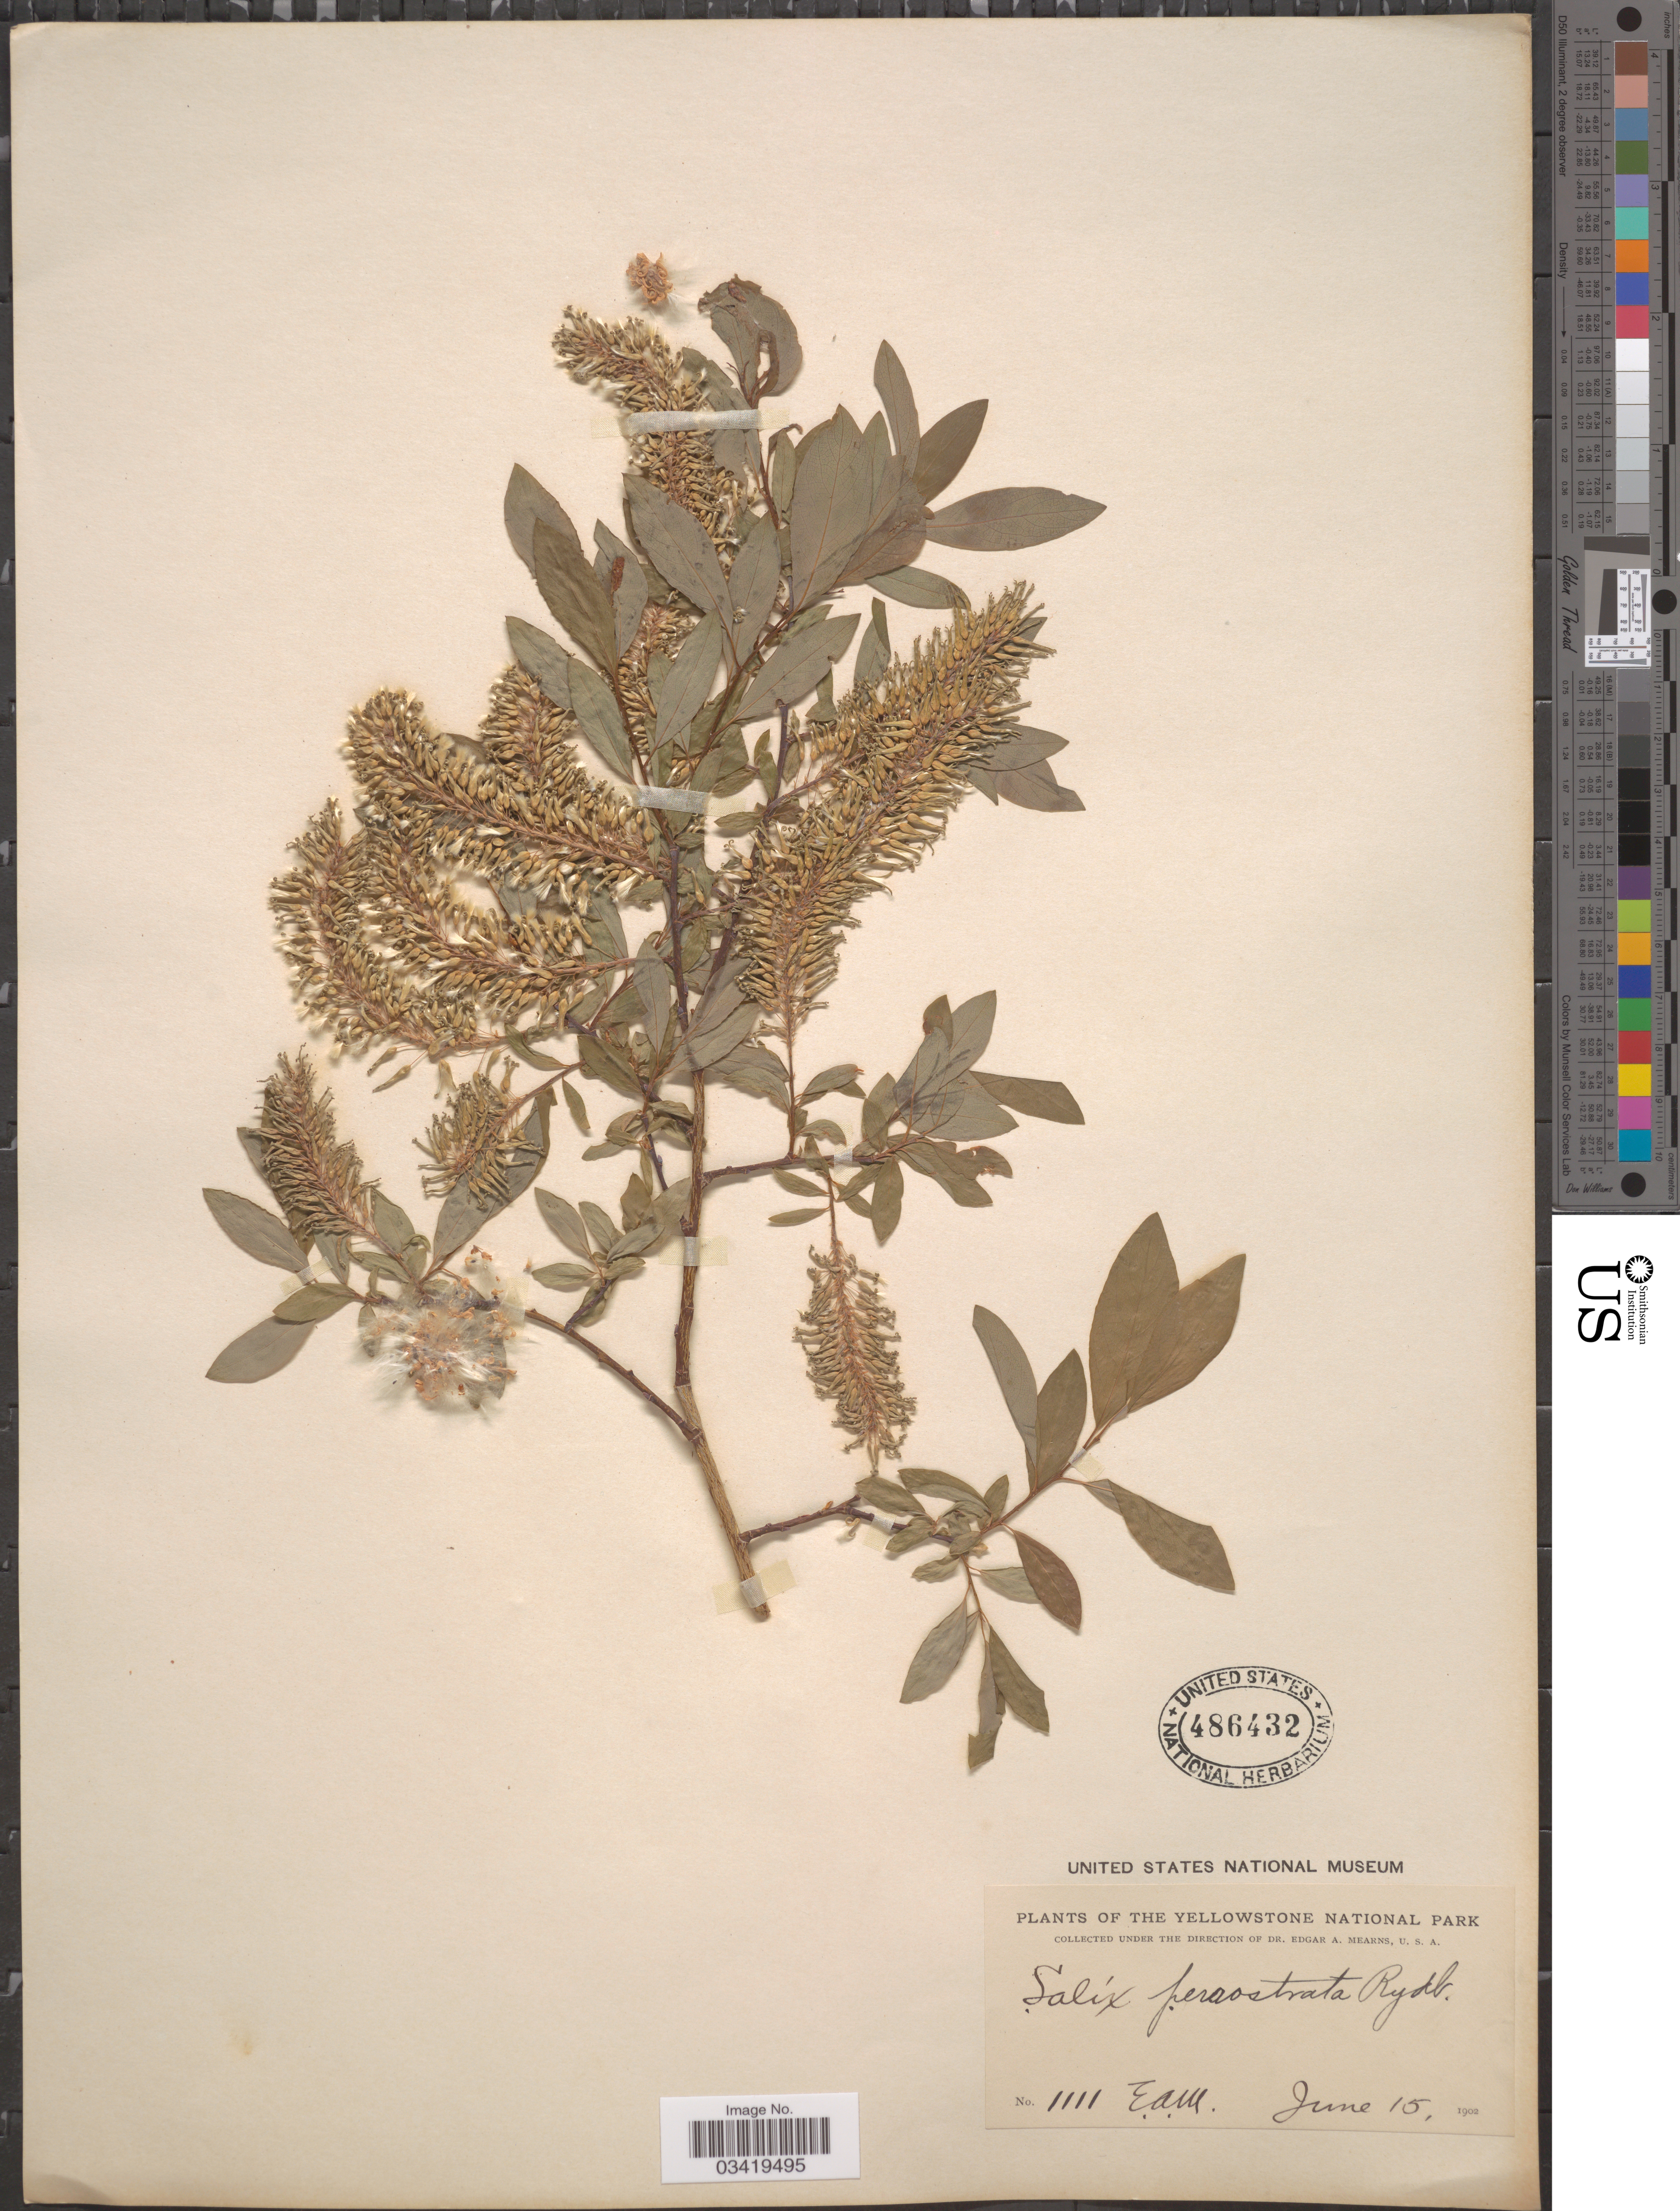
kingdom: Plantae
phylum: Tracheophyta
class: Magnoliopsida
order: Malpighiales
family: Salicaceae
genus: Salix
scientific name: Salix bebbiana var. perrostrata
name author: Sarg.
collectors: E. A. Mearns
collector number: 1111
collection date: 1902-06-15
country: United States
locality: The Yellowstone National Park.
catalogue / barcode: US 486432